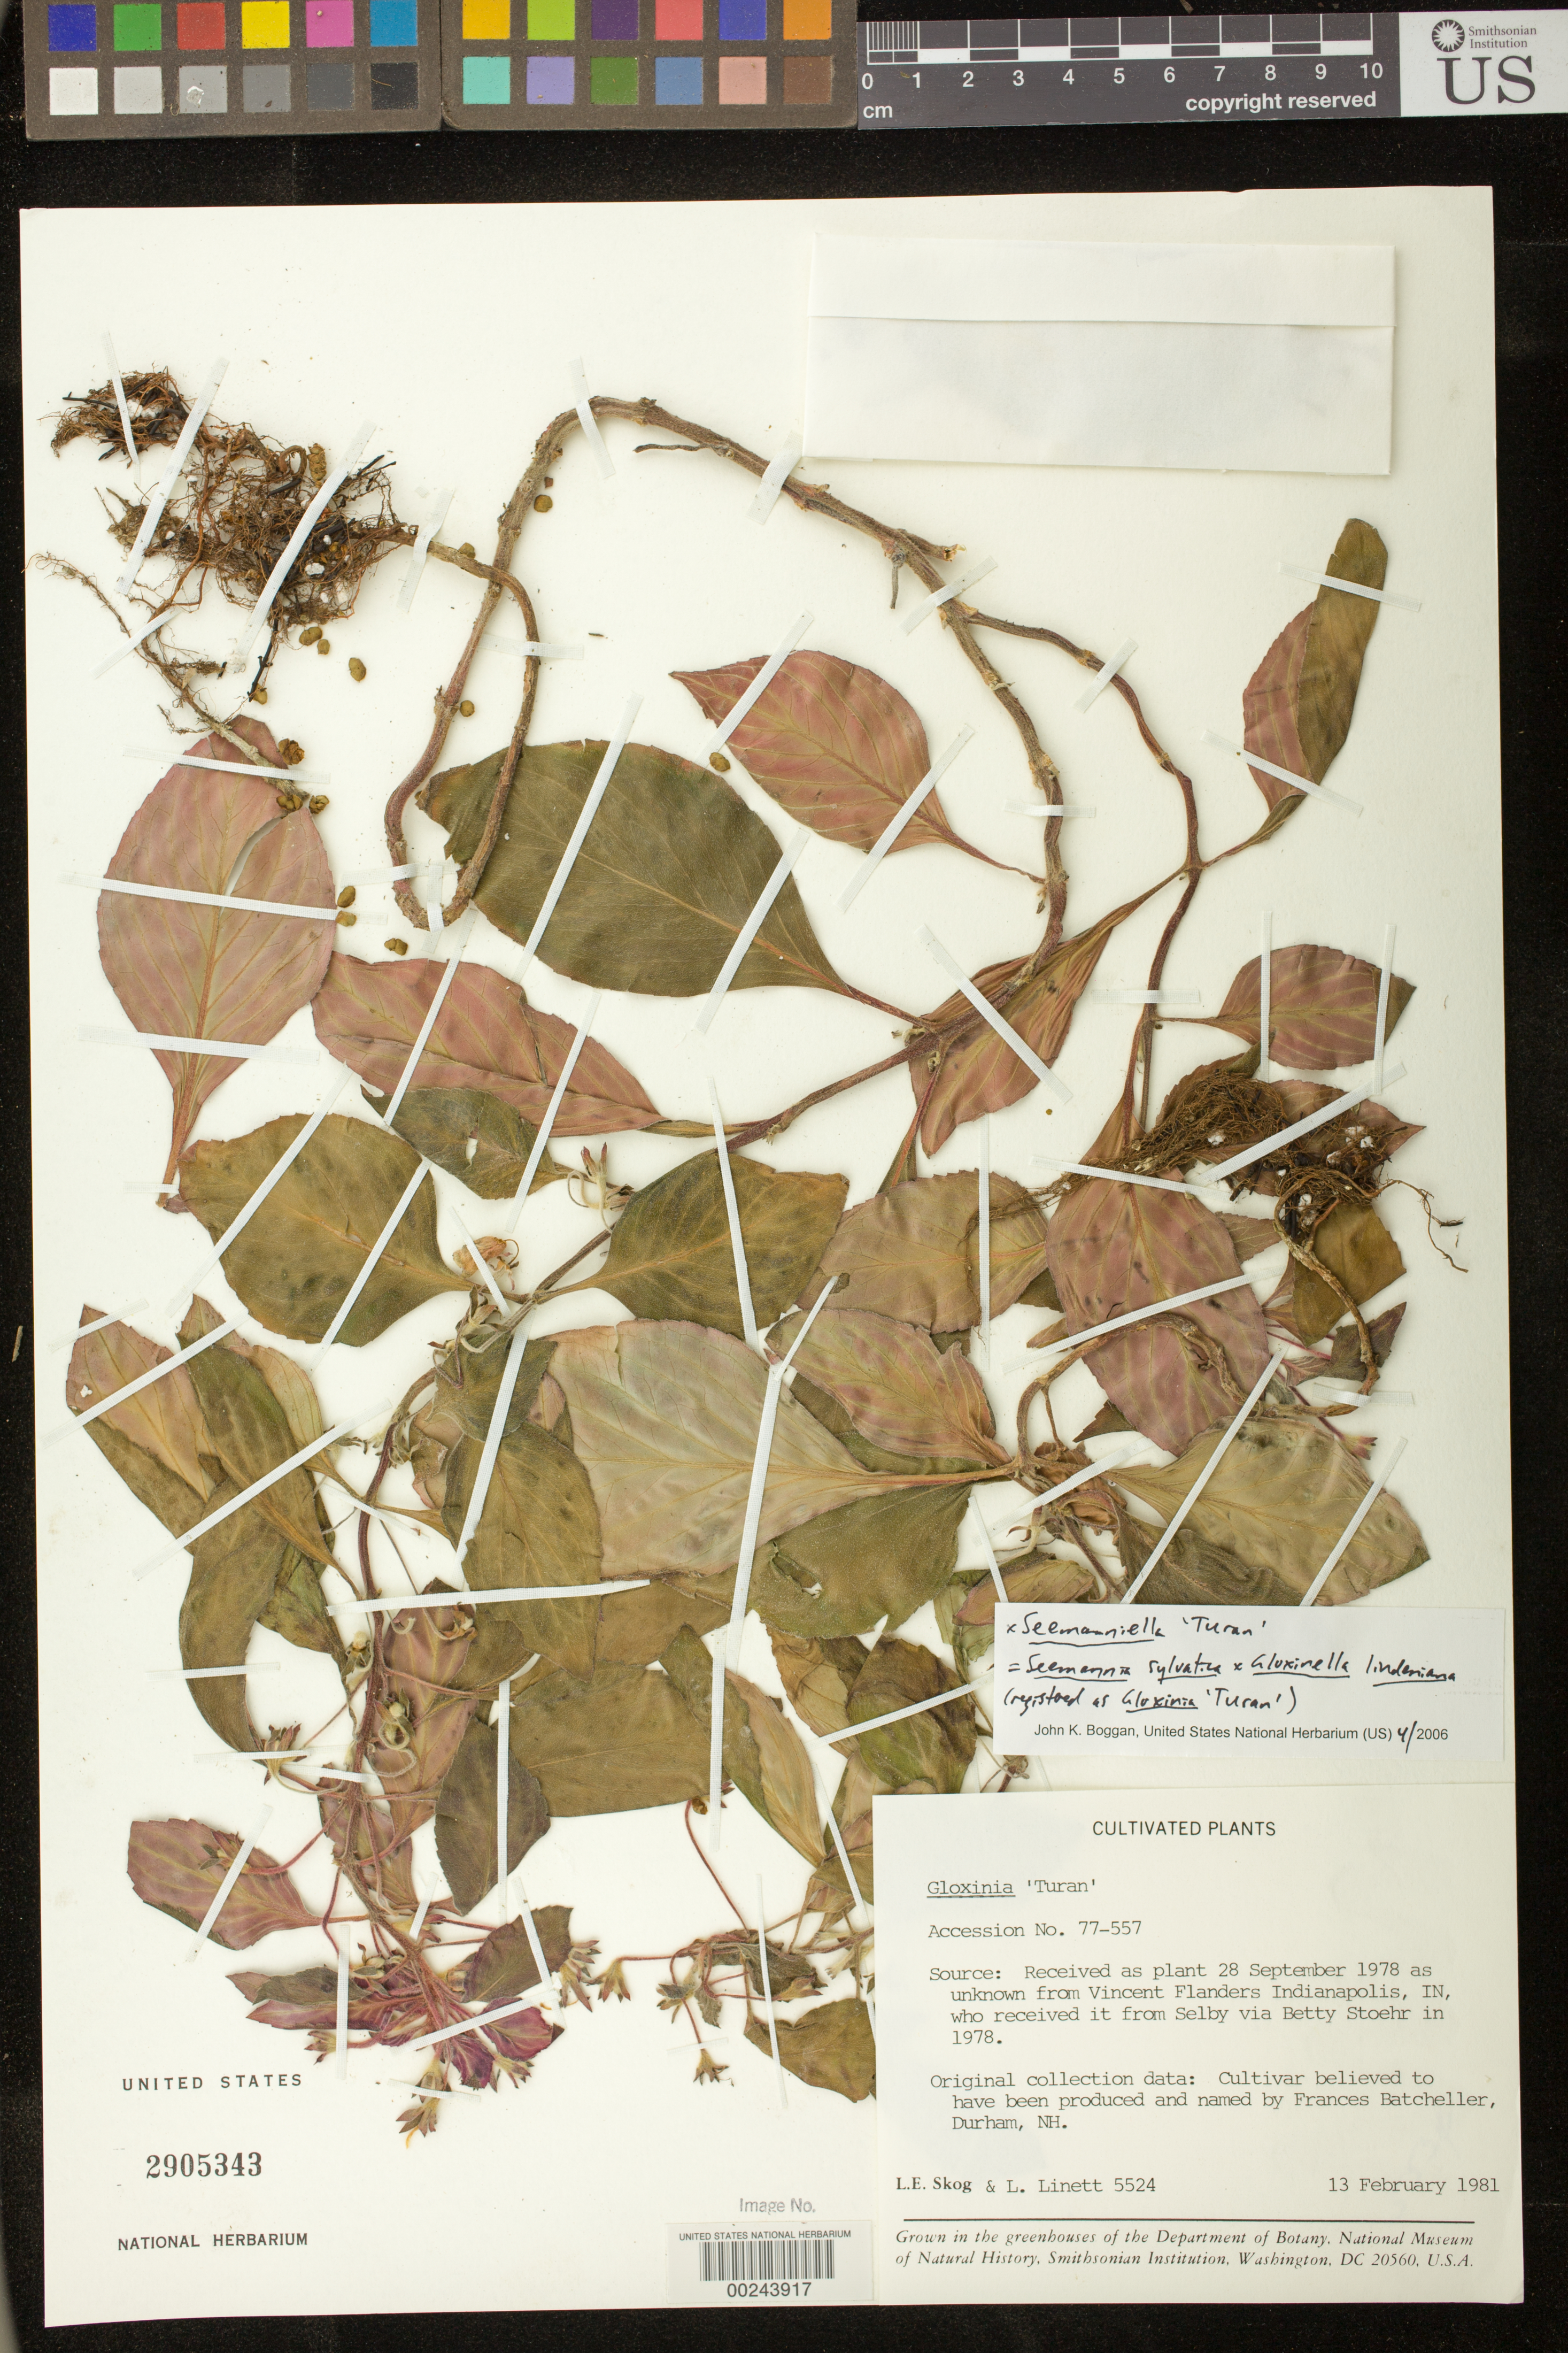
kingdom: Plantae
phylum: Tracheophyta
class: Magnoliopsida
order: Lamiales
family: Gesneriaceae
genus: Gloxinia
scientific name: Gloxinia 'Turan'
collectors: L. E. Skog & L. Linett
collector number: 5524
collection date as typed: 13 Feb 1981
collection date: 1981-02-13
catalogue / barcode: US 2905343